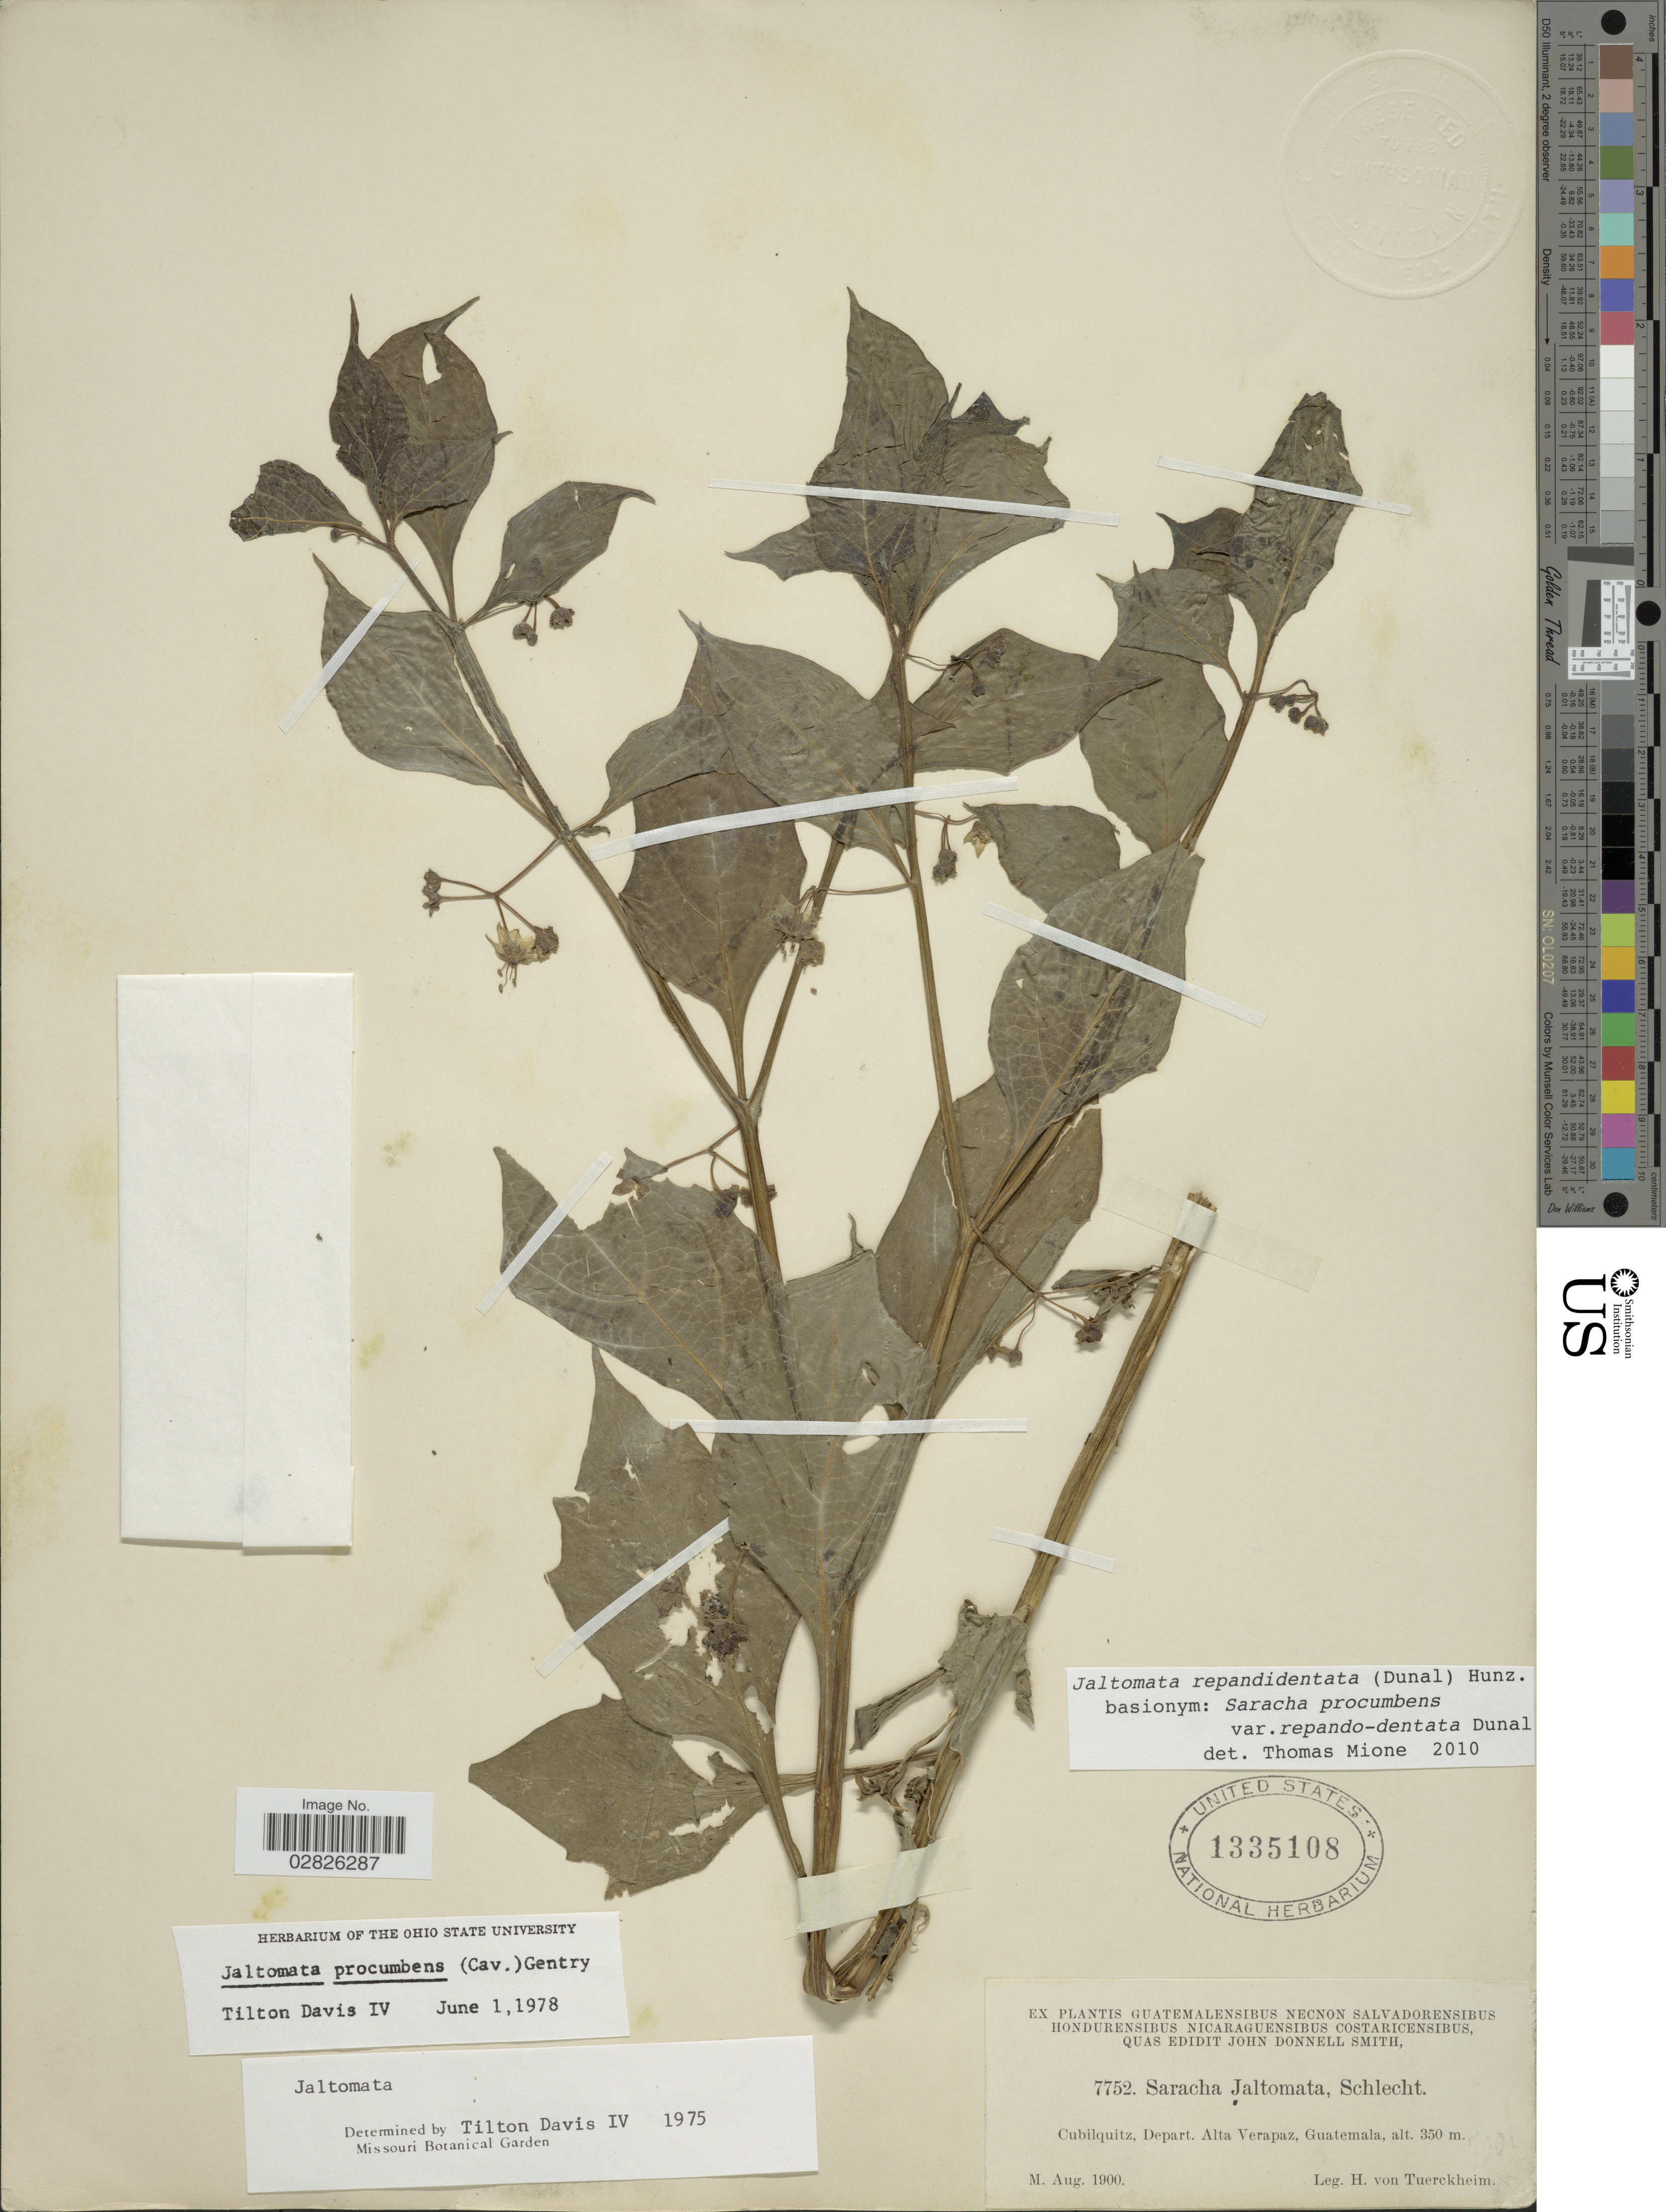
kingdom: Plantae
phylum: Tracheophyta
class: Magnoliopsida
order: Solanales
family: Solanaceae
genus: Jaltomata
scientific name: Jaltomata repandidentata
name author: (Dunal) Hunz.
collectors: H. von Türckheim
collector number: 7752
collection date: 1900-08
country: Guatemala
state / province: Alta Verapaz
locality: Cubilquitz, Depart. Alta Verapaz.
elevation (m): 350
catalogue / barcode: US 1335108